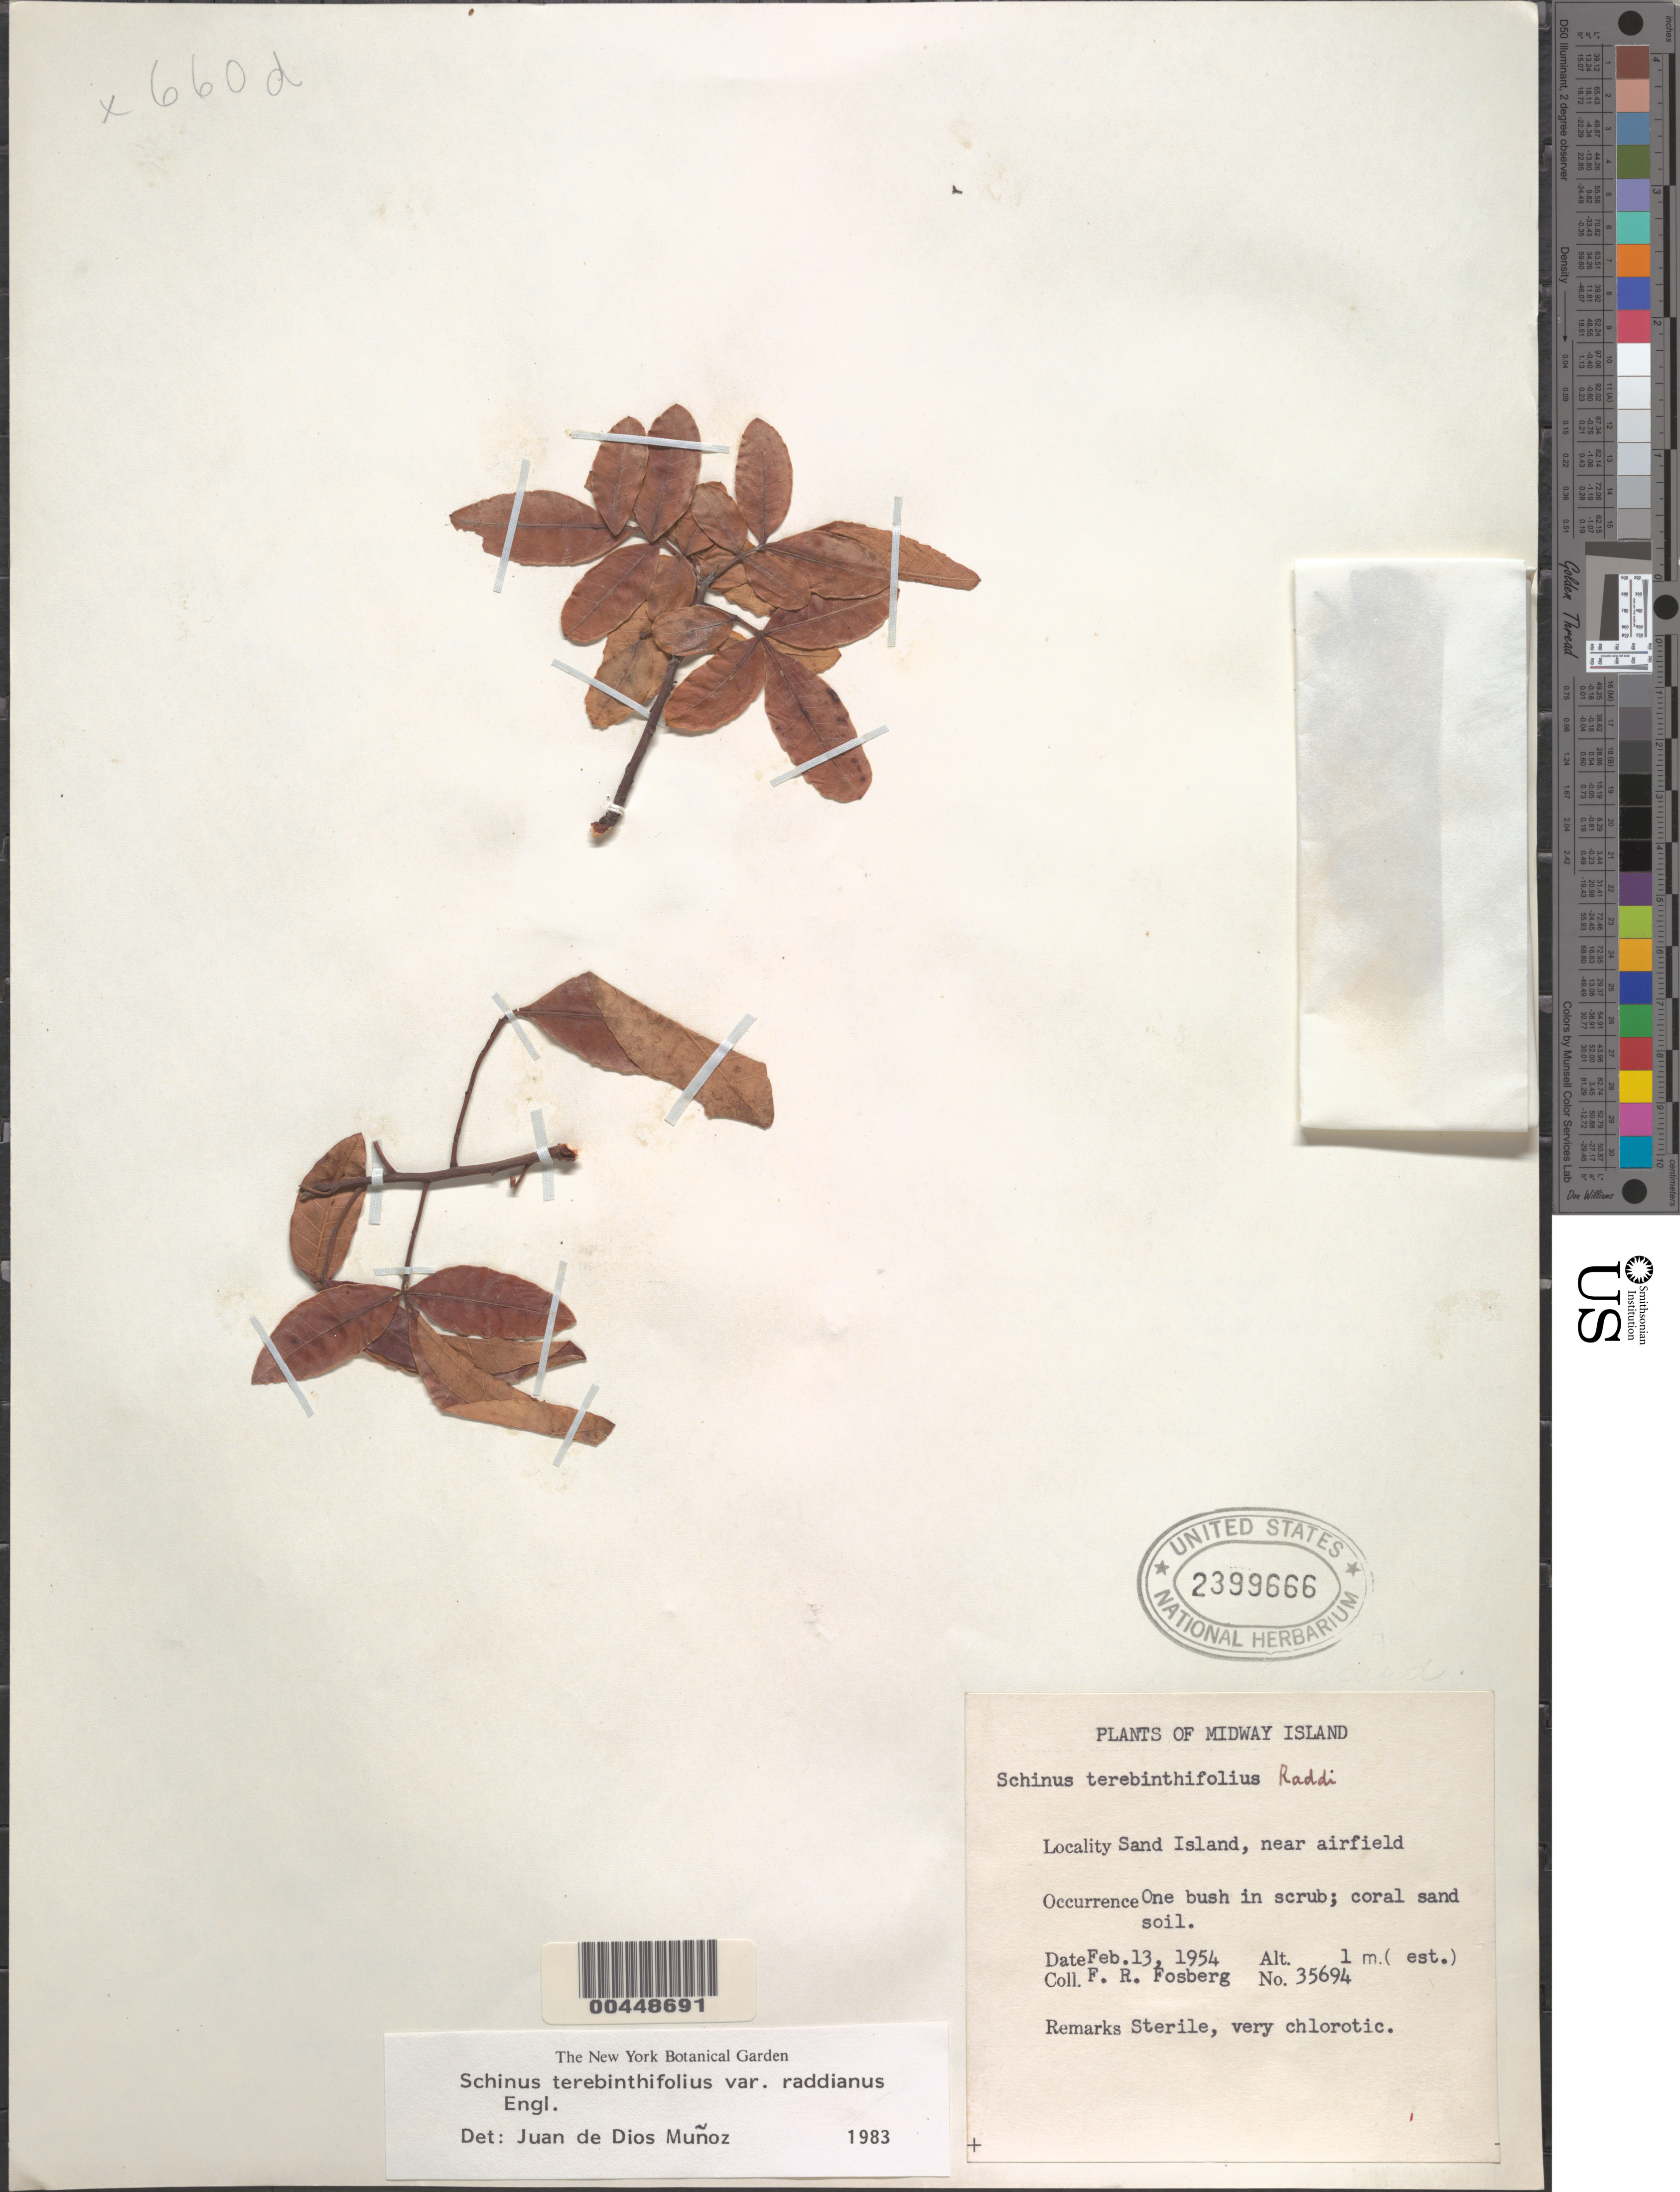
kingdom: Plantae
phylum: Tracheophyta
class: Magnoliopsida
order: Sapindales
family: Anacardiaceae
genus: Schinus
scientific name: Schinus terebinthifolia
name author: Raddi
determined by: De Munoz, J. Dios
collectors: F. R. Fosberg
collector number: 35694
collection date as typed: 13 Feb 1954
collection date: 1954-02-13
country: U.S. Administered Pacific Islands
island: Midway Atoll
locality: Near airfield, Sand Islet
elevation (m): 1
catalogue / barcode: US 2399666